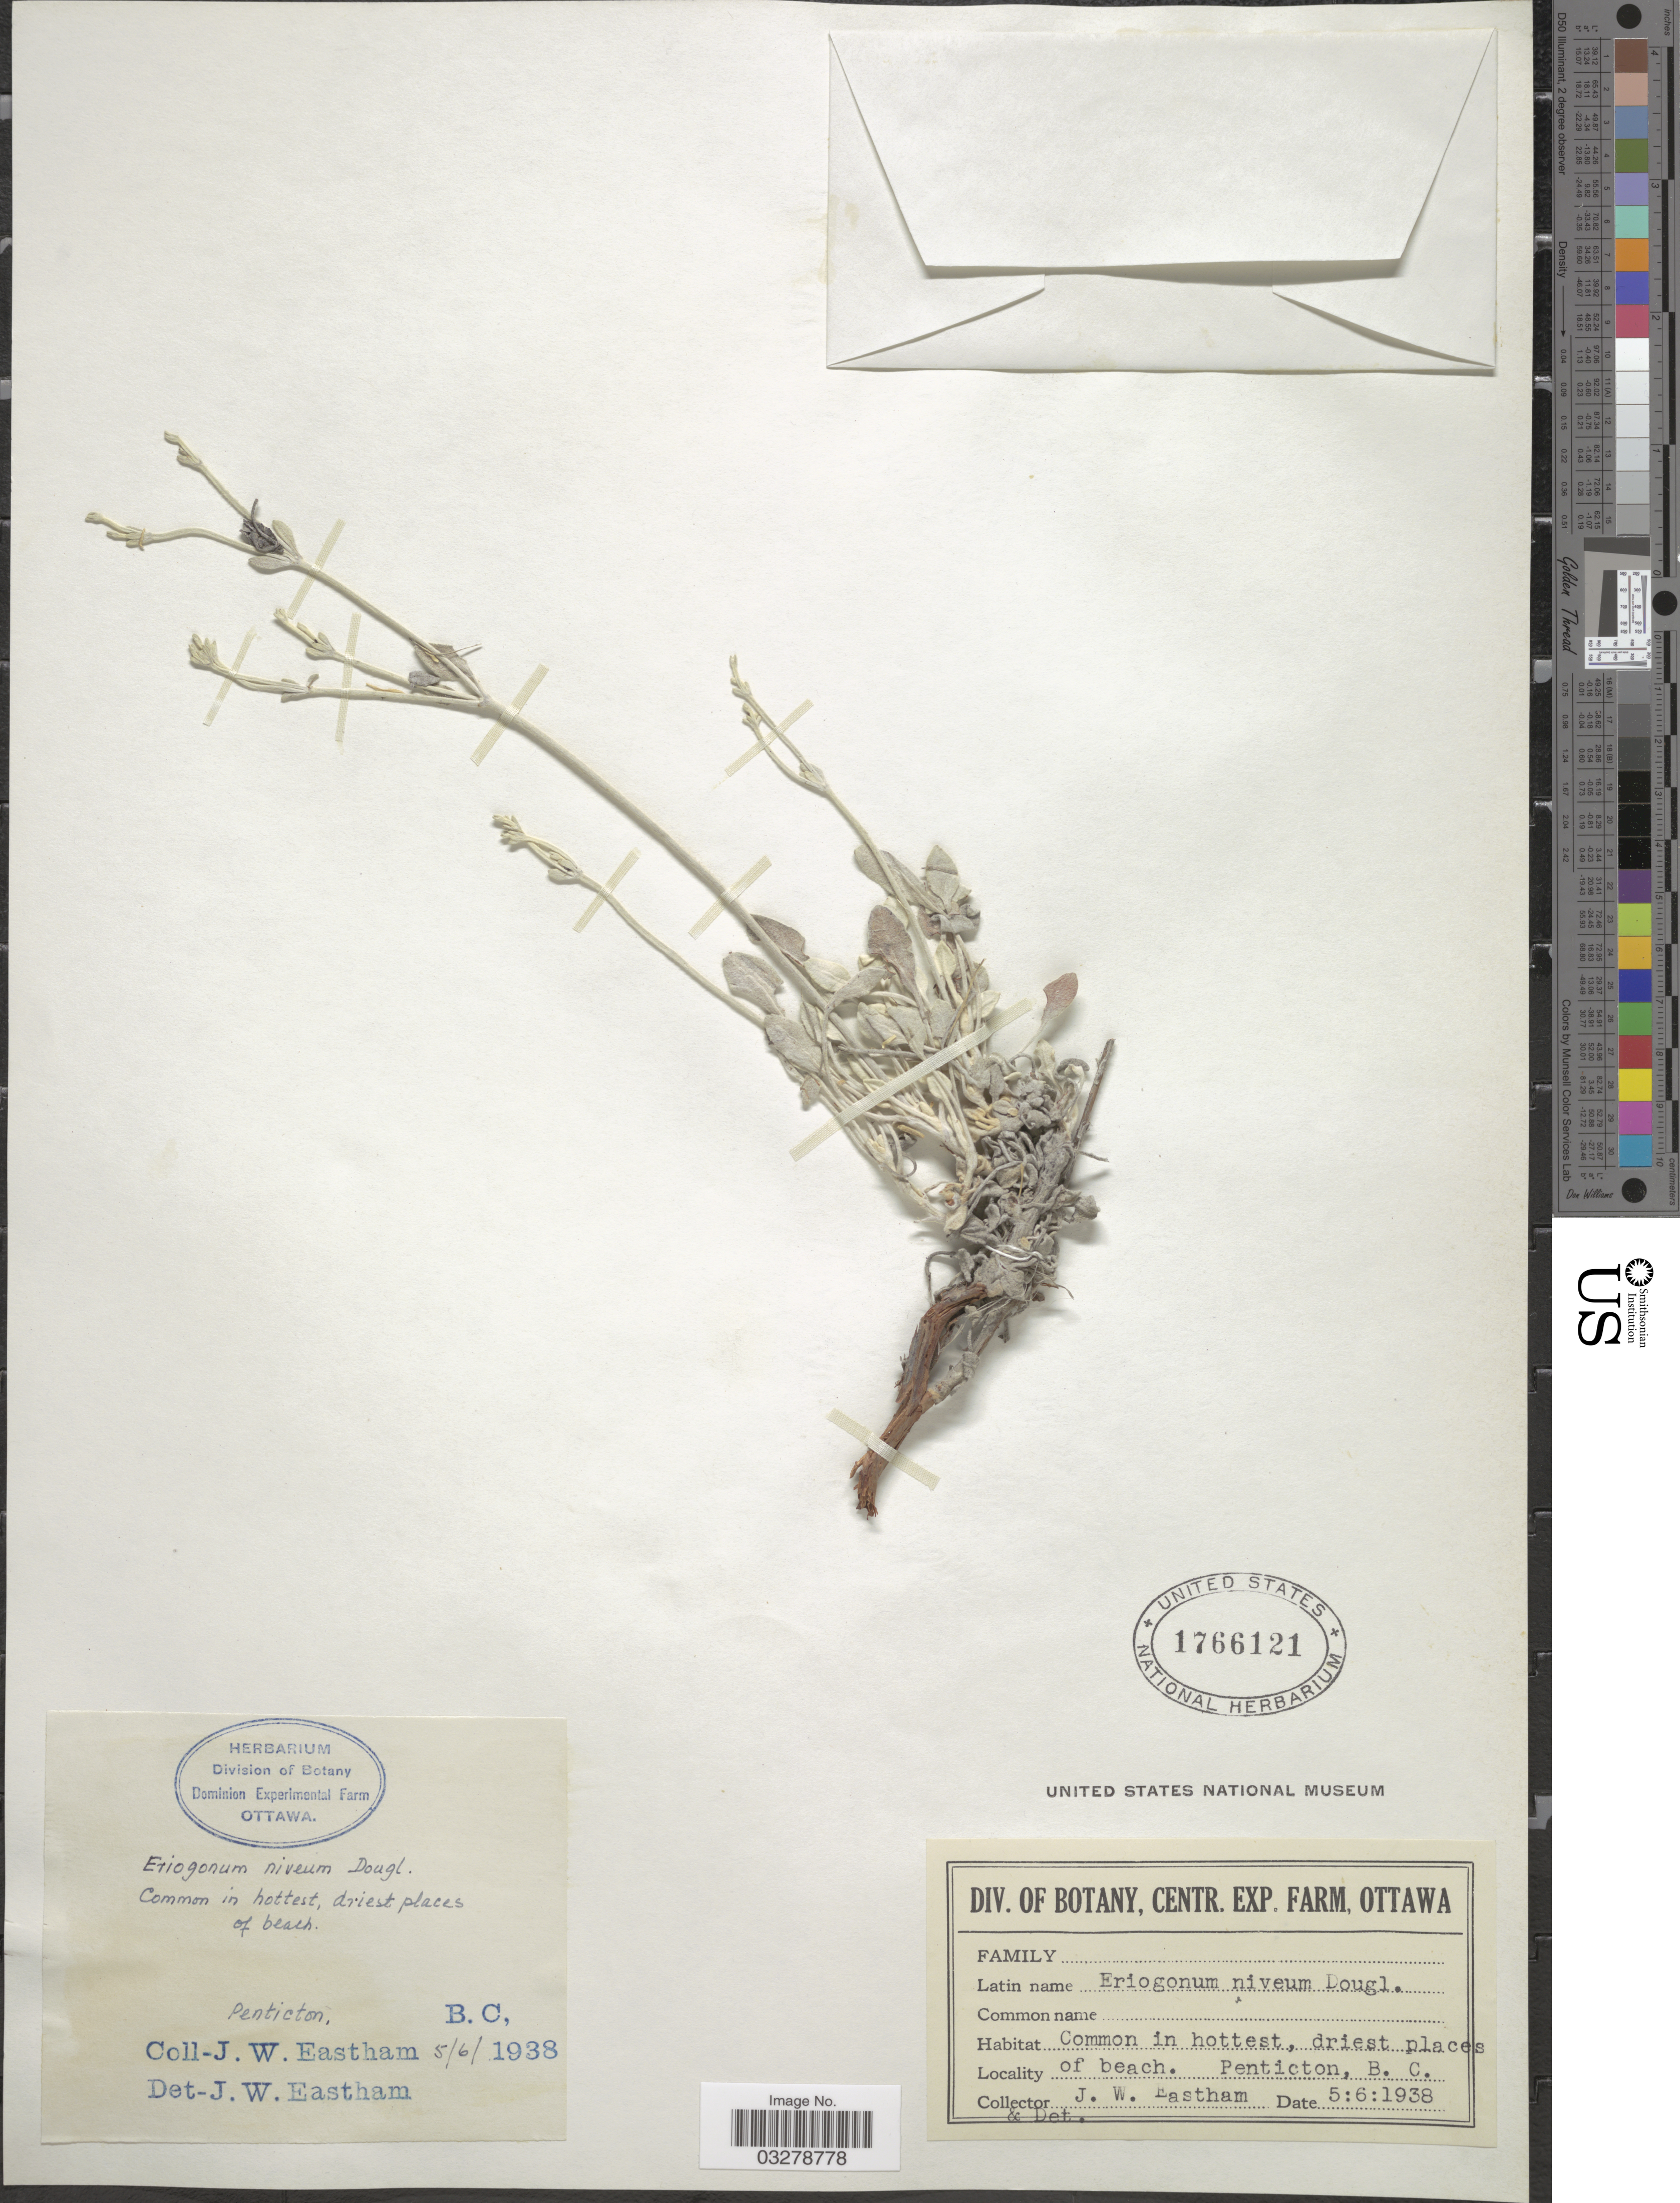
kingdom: Plantae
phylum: Tracheophyta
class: Magnoliopsida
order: Caryophyllales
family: Polygonaceae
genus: Eriogonum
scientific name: Eriogonum niverum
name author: Douglas ex Benth.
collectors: J. Eastham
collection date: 1938-06-05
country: Canada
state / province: British Columbia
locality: Penticton.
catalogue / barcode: US 1766121